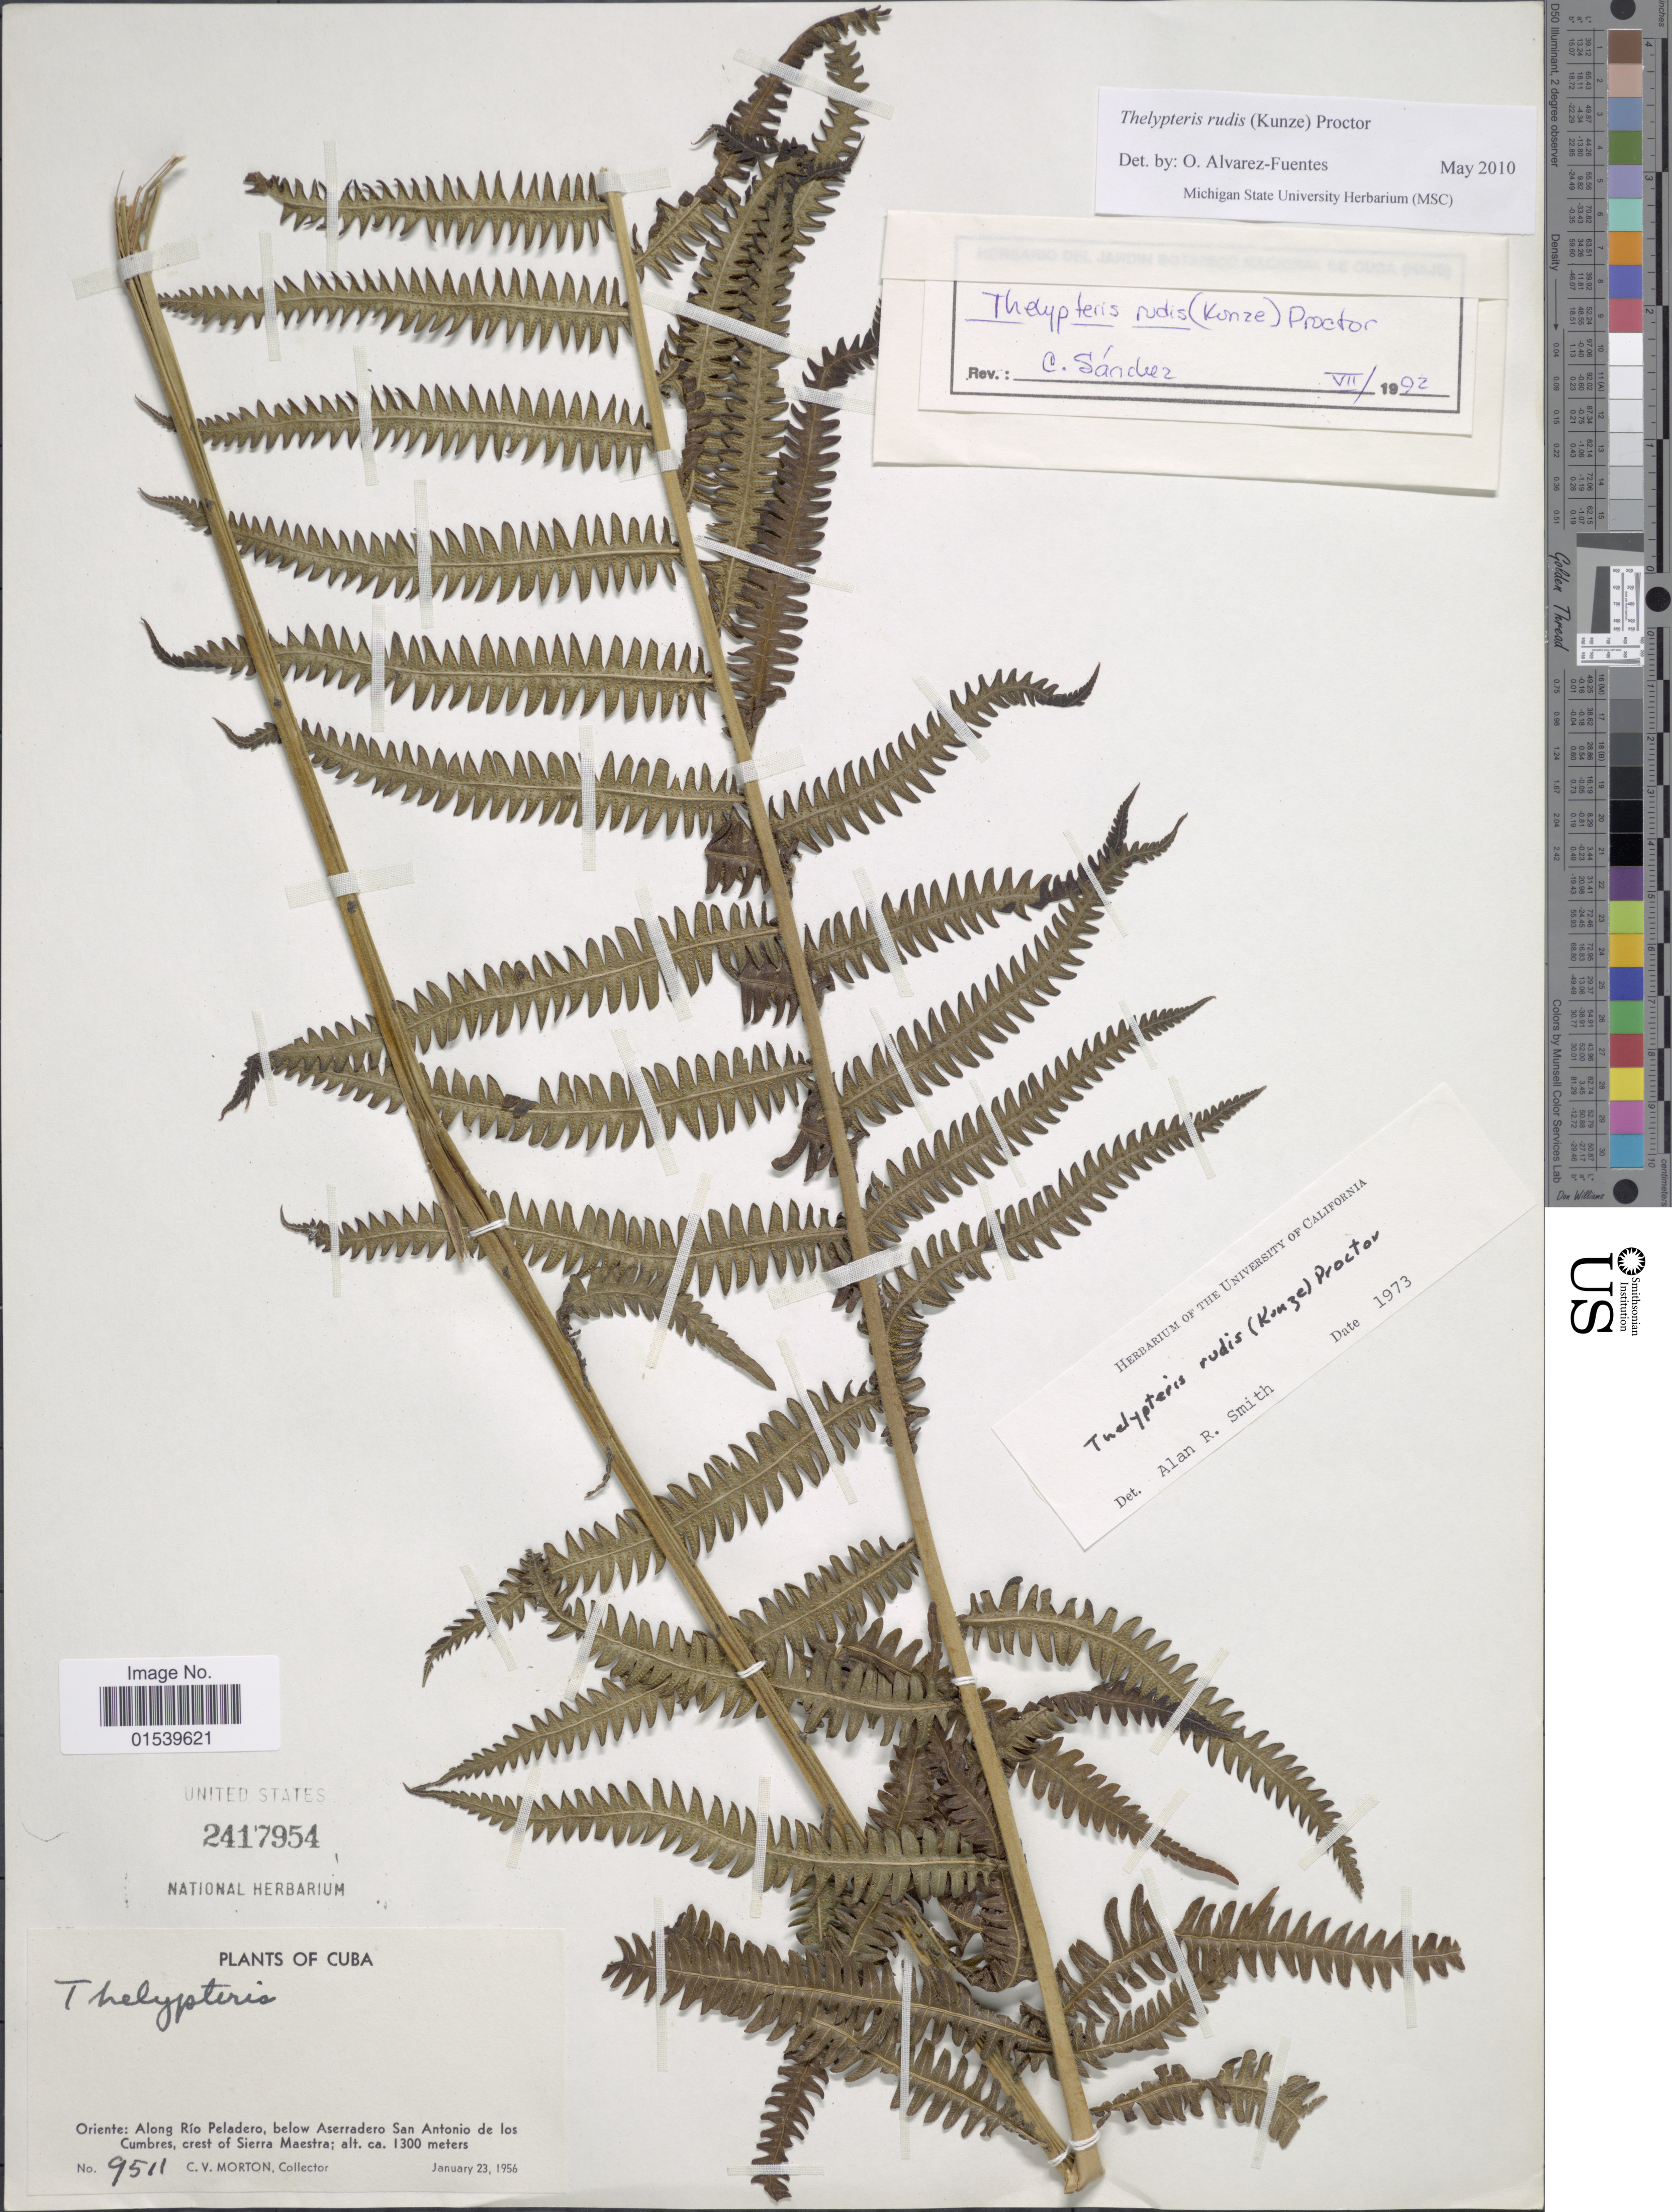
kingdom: Plantae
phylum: Tracheophyta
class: Polypodiopsida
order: Polypodiales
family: Thelypteridaceae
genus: Amauropelta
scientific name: Amauropelta rudis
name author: (Kunze) Pic. Serm.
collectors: C. V. Morton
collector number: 9511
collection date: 1956-01-23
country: Cuba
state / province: Oriente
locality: Oriente: along Rio Peladero, below Asseradero San Antonio de los Cumbres, crest of Sierra Maestra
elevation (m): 1300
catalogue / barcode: US 2417954